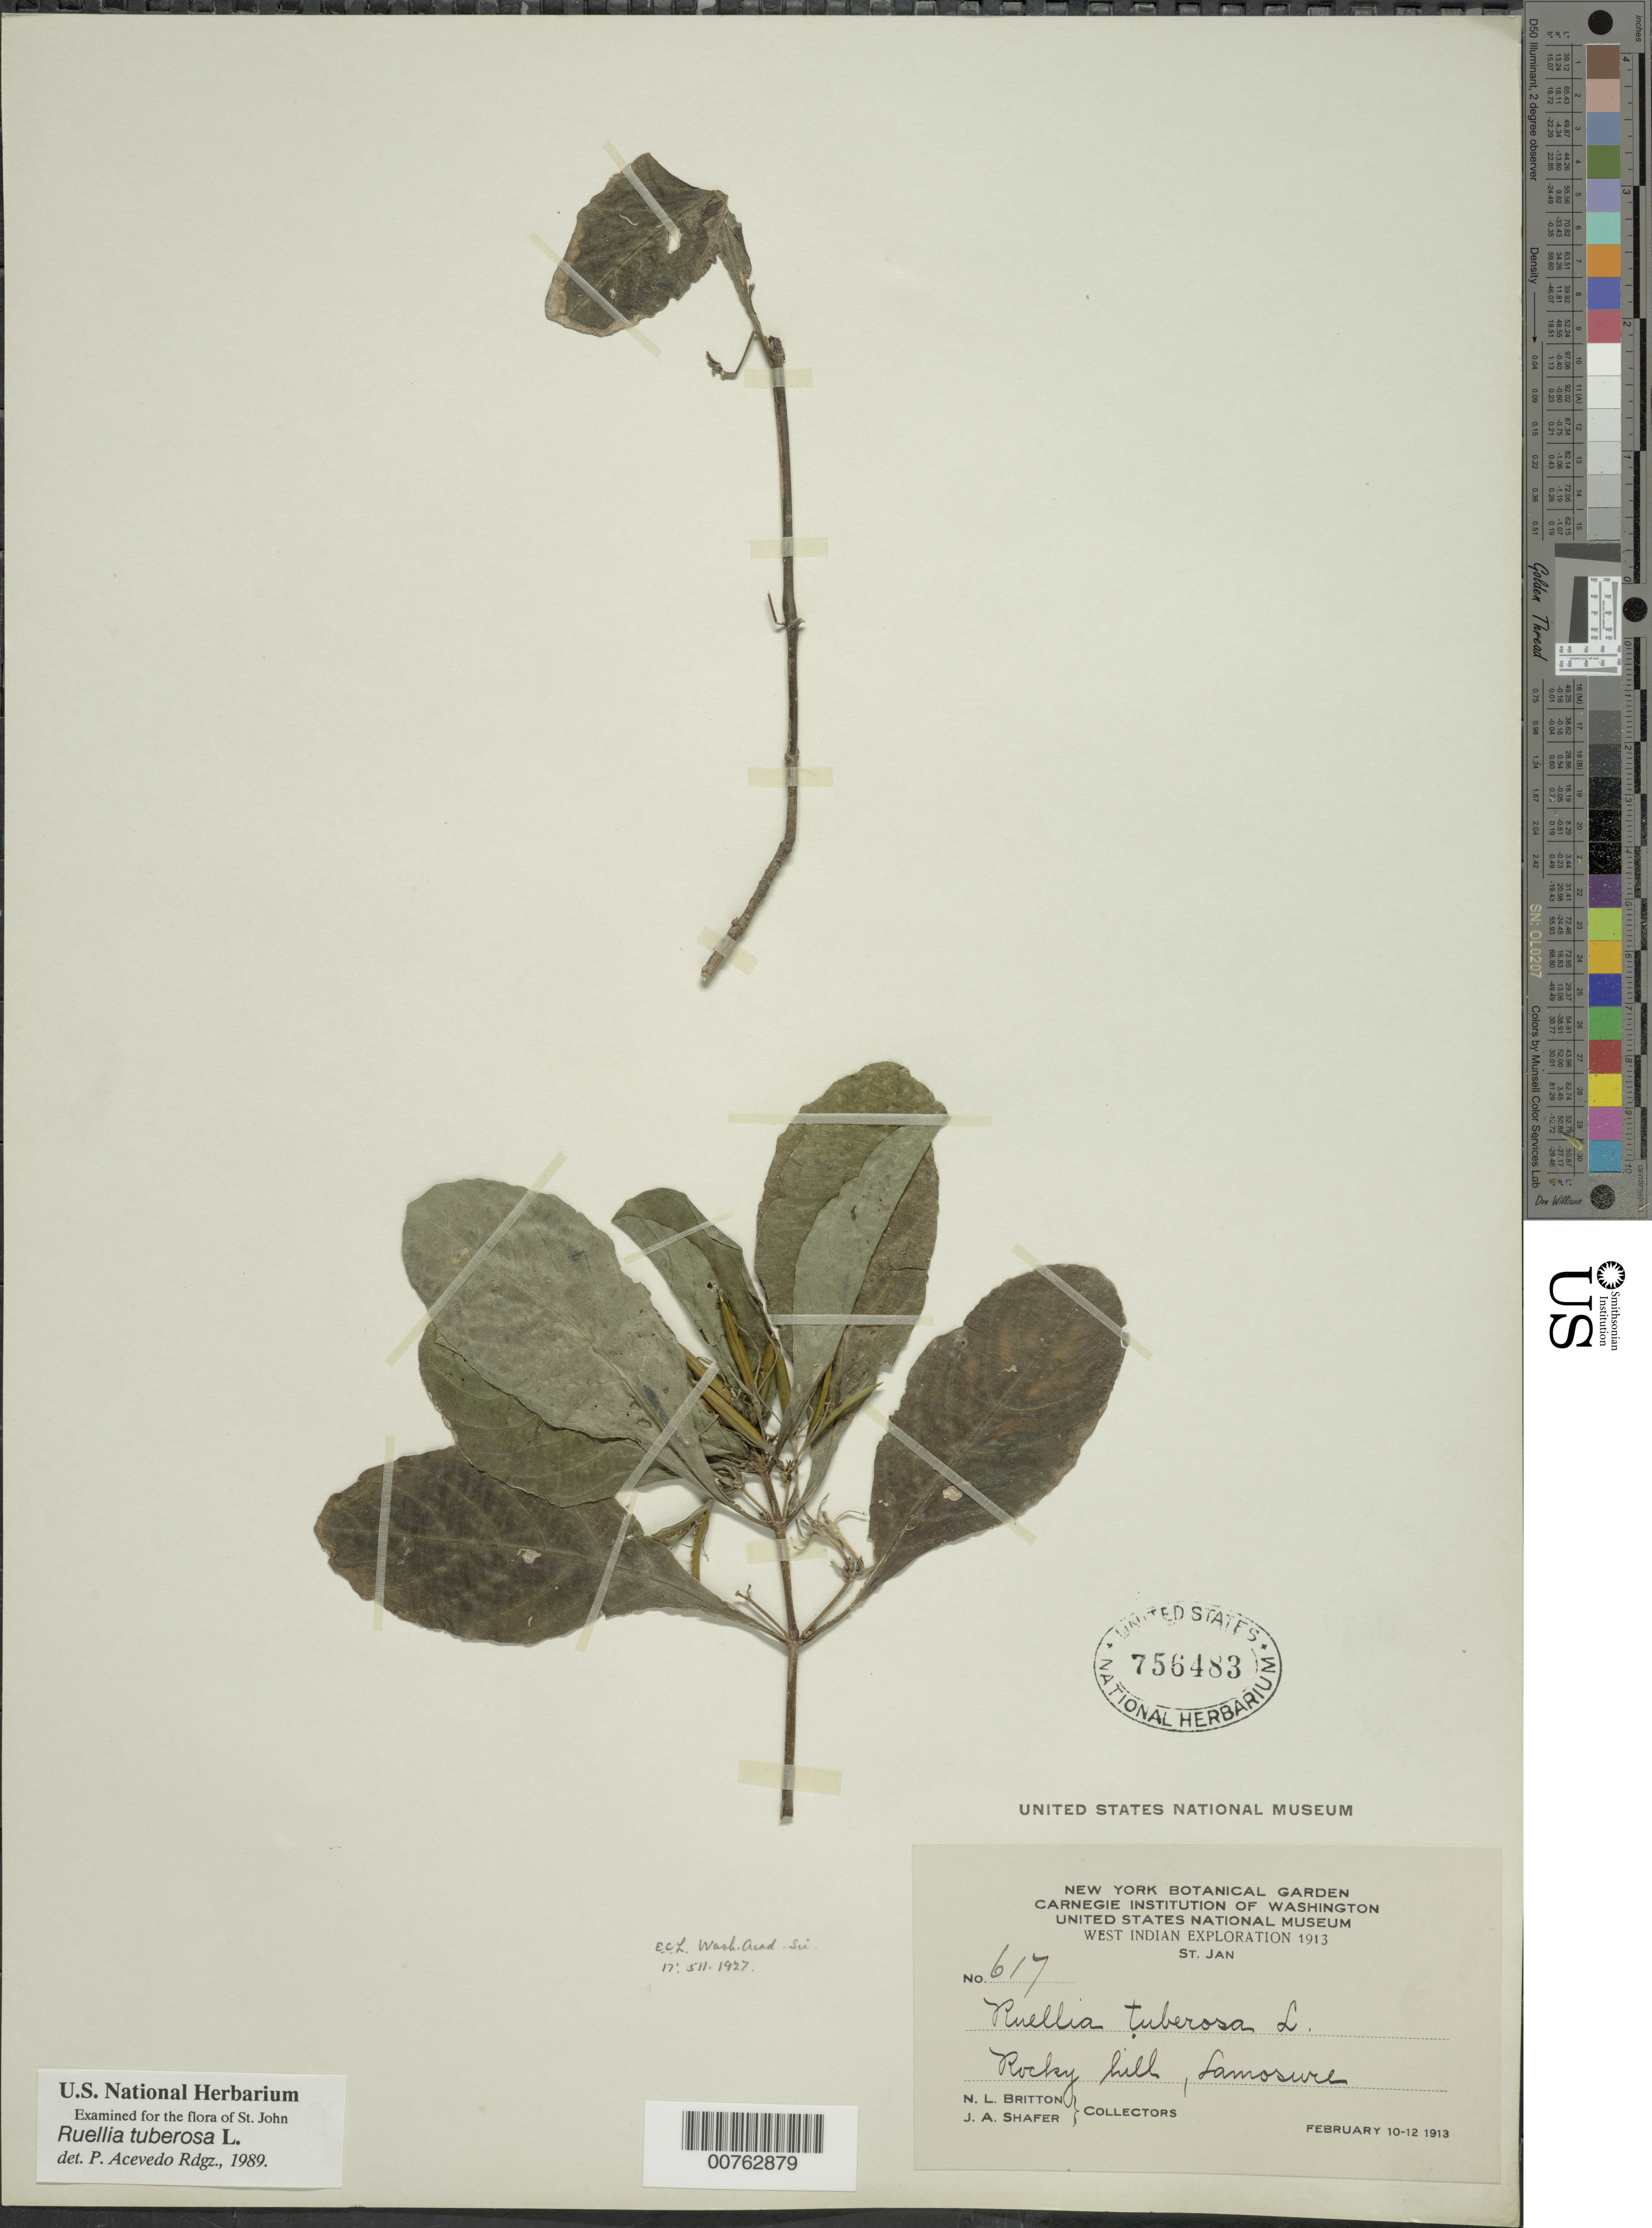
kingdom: Plantae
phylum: Tracheophyta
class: Magnoliopsida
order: Lamiales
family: Acanthaceae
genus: Ruellia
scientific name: Ruellia tuberosa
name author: L.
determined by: Acevedo-Rodríguez, P., (BOT), Smithsonian Institution - National Museum of Natural History (UNITED STATES)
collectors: N. Britton & J. A. Shafer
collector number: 617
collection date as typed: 10 Feb 1913 to 12 Feb 1913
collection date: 1913-02-10/1913-02-12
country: U.S. Virgin Islands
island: St. John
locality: Lameshur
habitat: Rocky hill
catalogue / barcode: US 756483